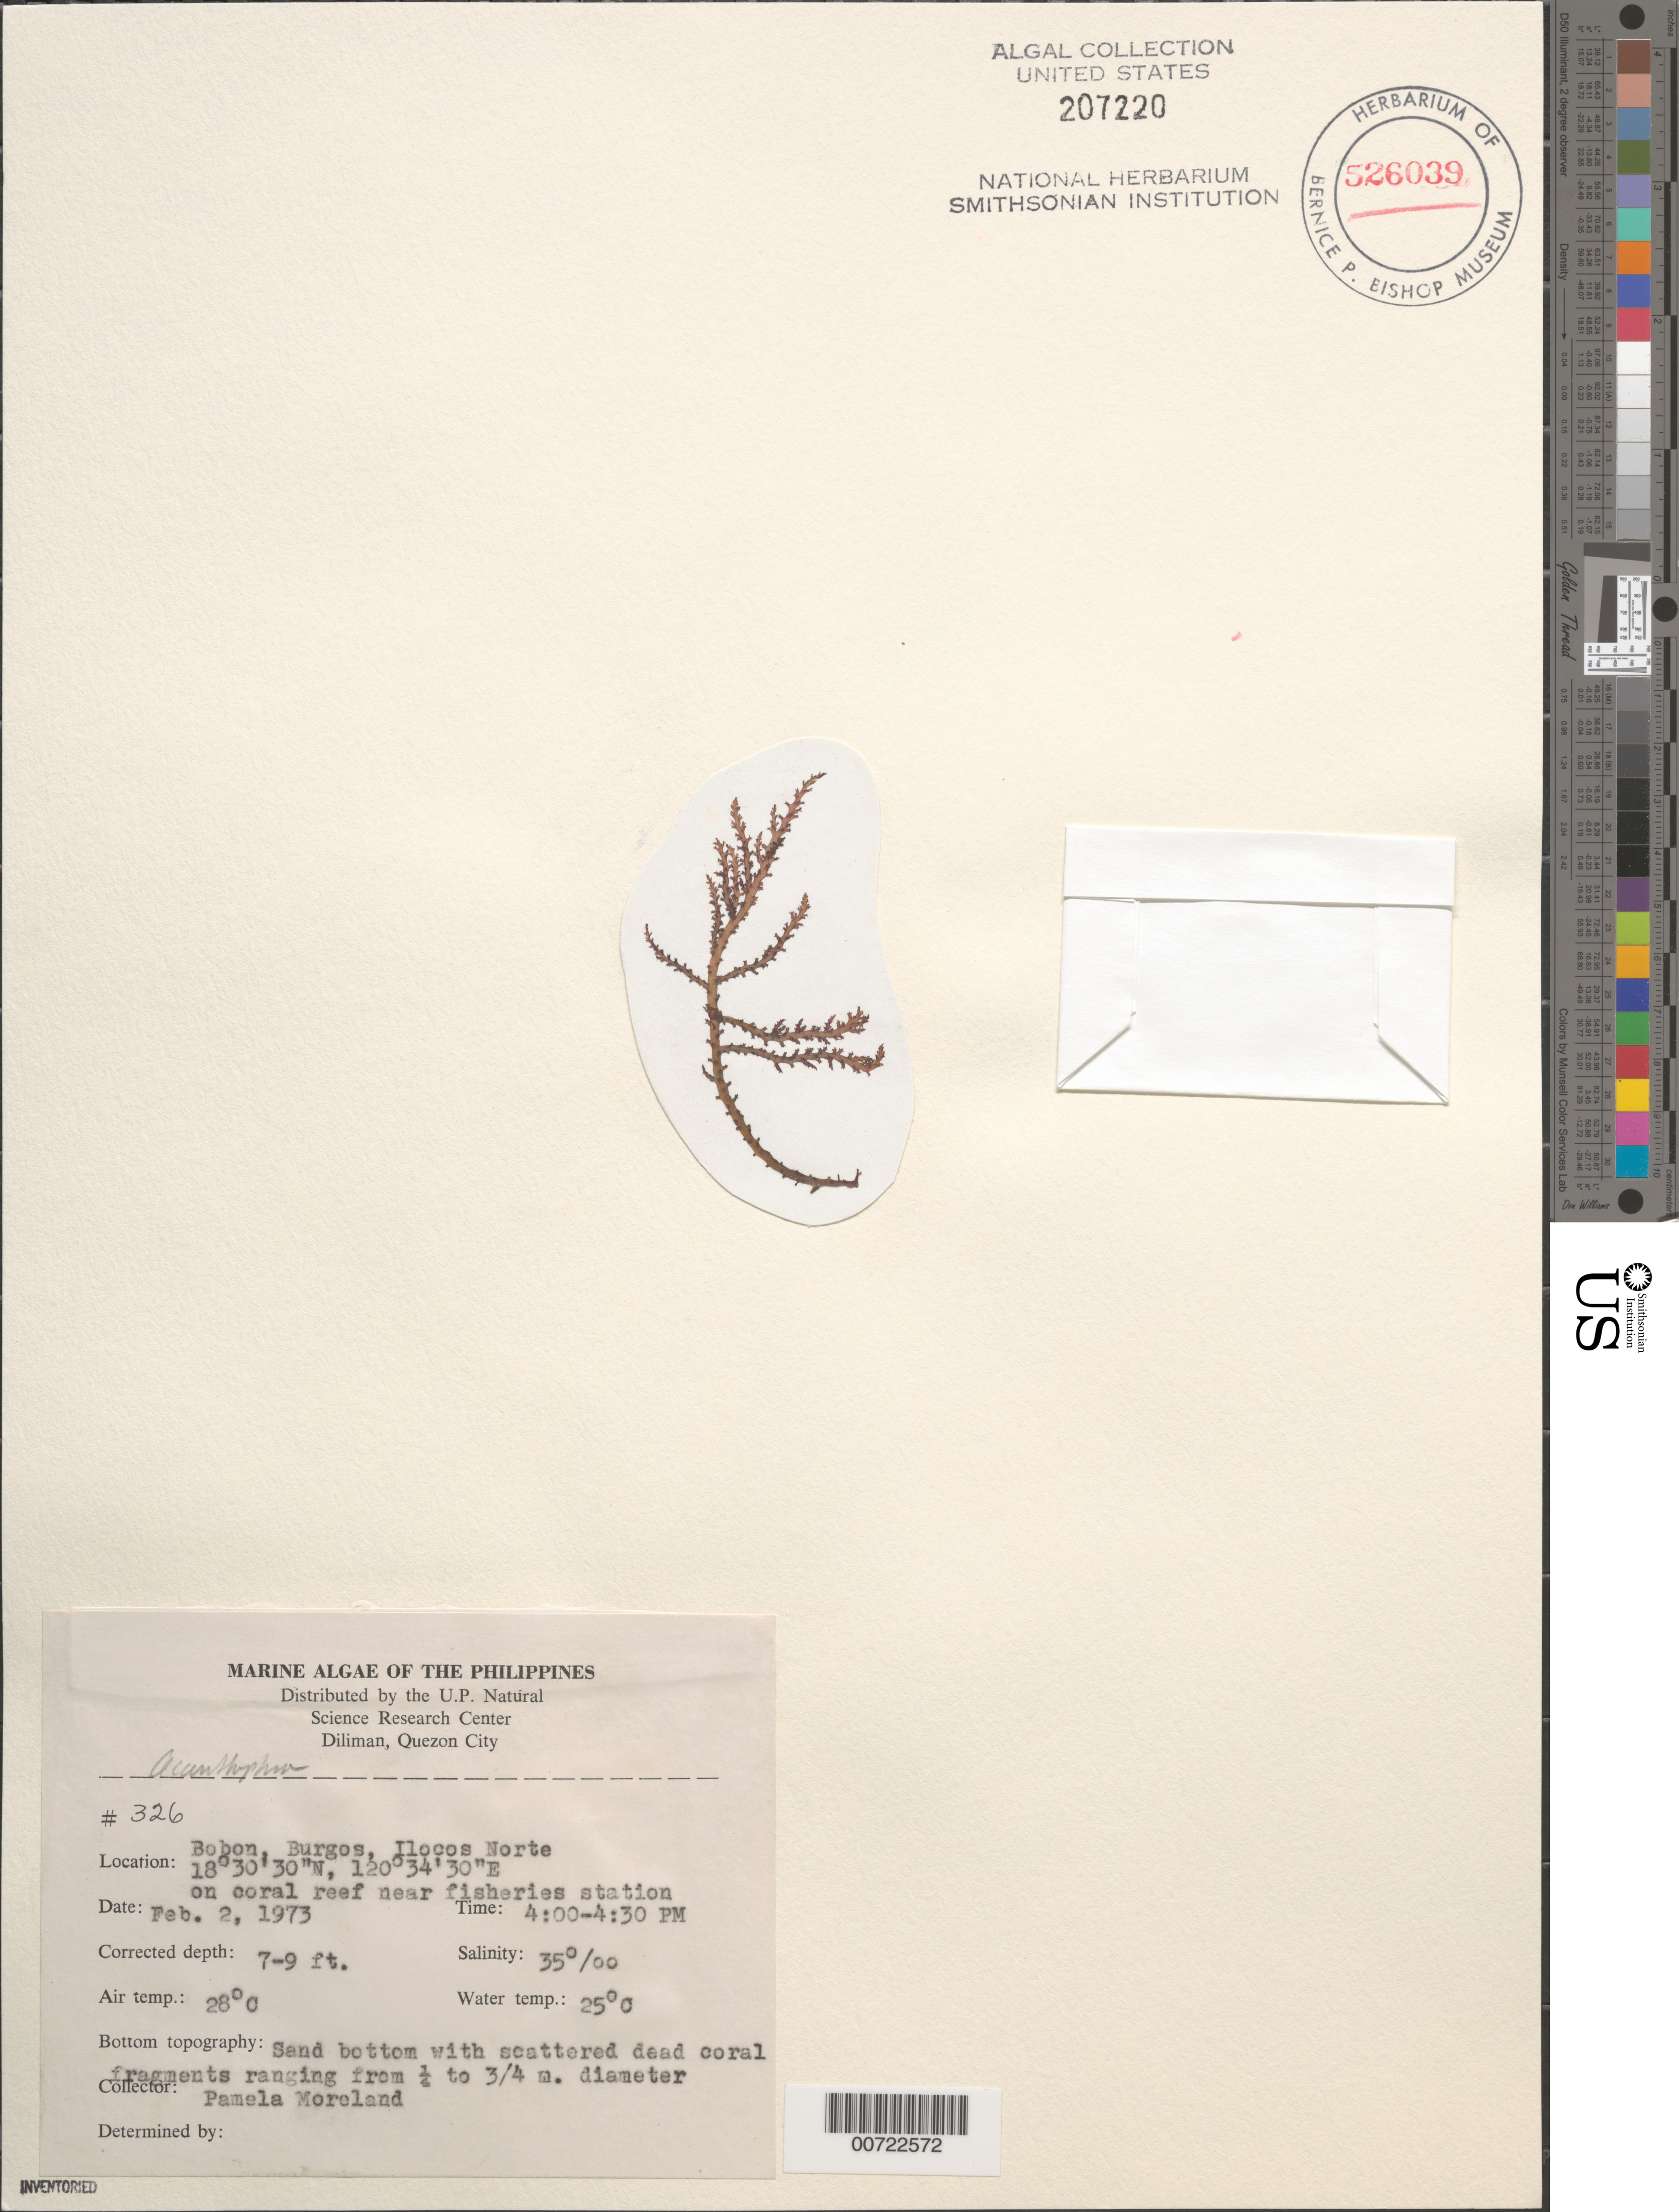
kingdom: Plantae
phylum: Rhodophyta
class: Florideophyceae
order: Ceramiales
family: Rhodomelaceae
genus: Acanthophora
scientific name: Acanthophora sp.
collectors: P. Moreland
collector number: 326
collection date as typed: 02 Feb 1973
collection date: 1973-02-02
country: Philippines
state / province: Ilocos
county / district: Ilocos Norte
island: Luzon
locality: Bobon, Burgos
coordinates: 18 30' 30" N, 120 34' 30" E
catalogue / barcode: US 207220